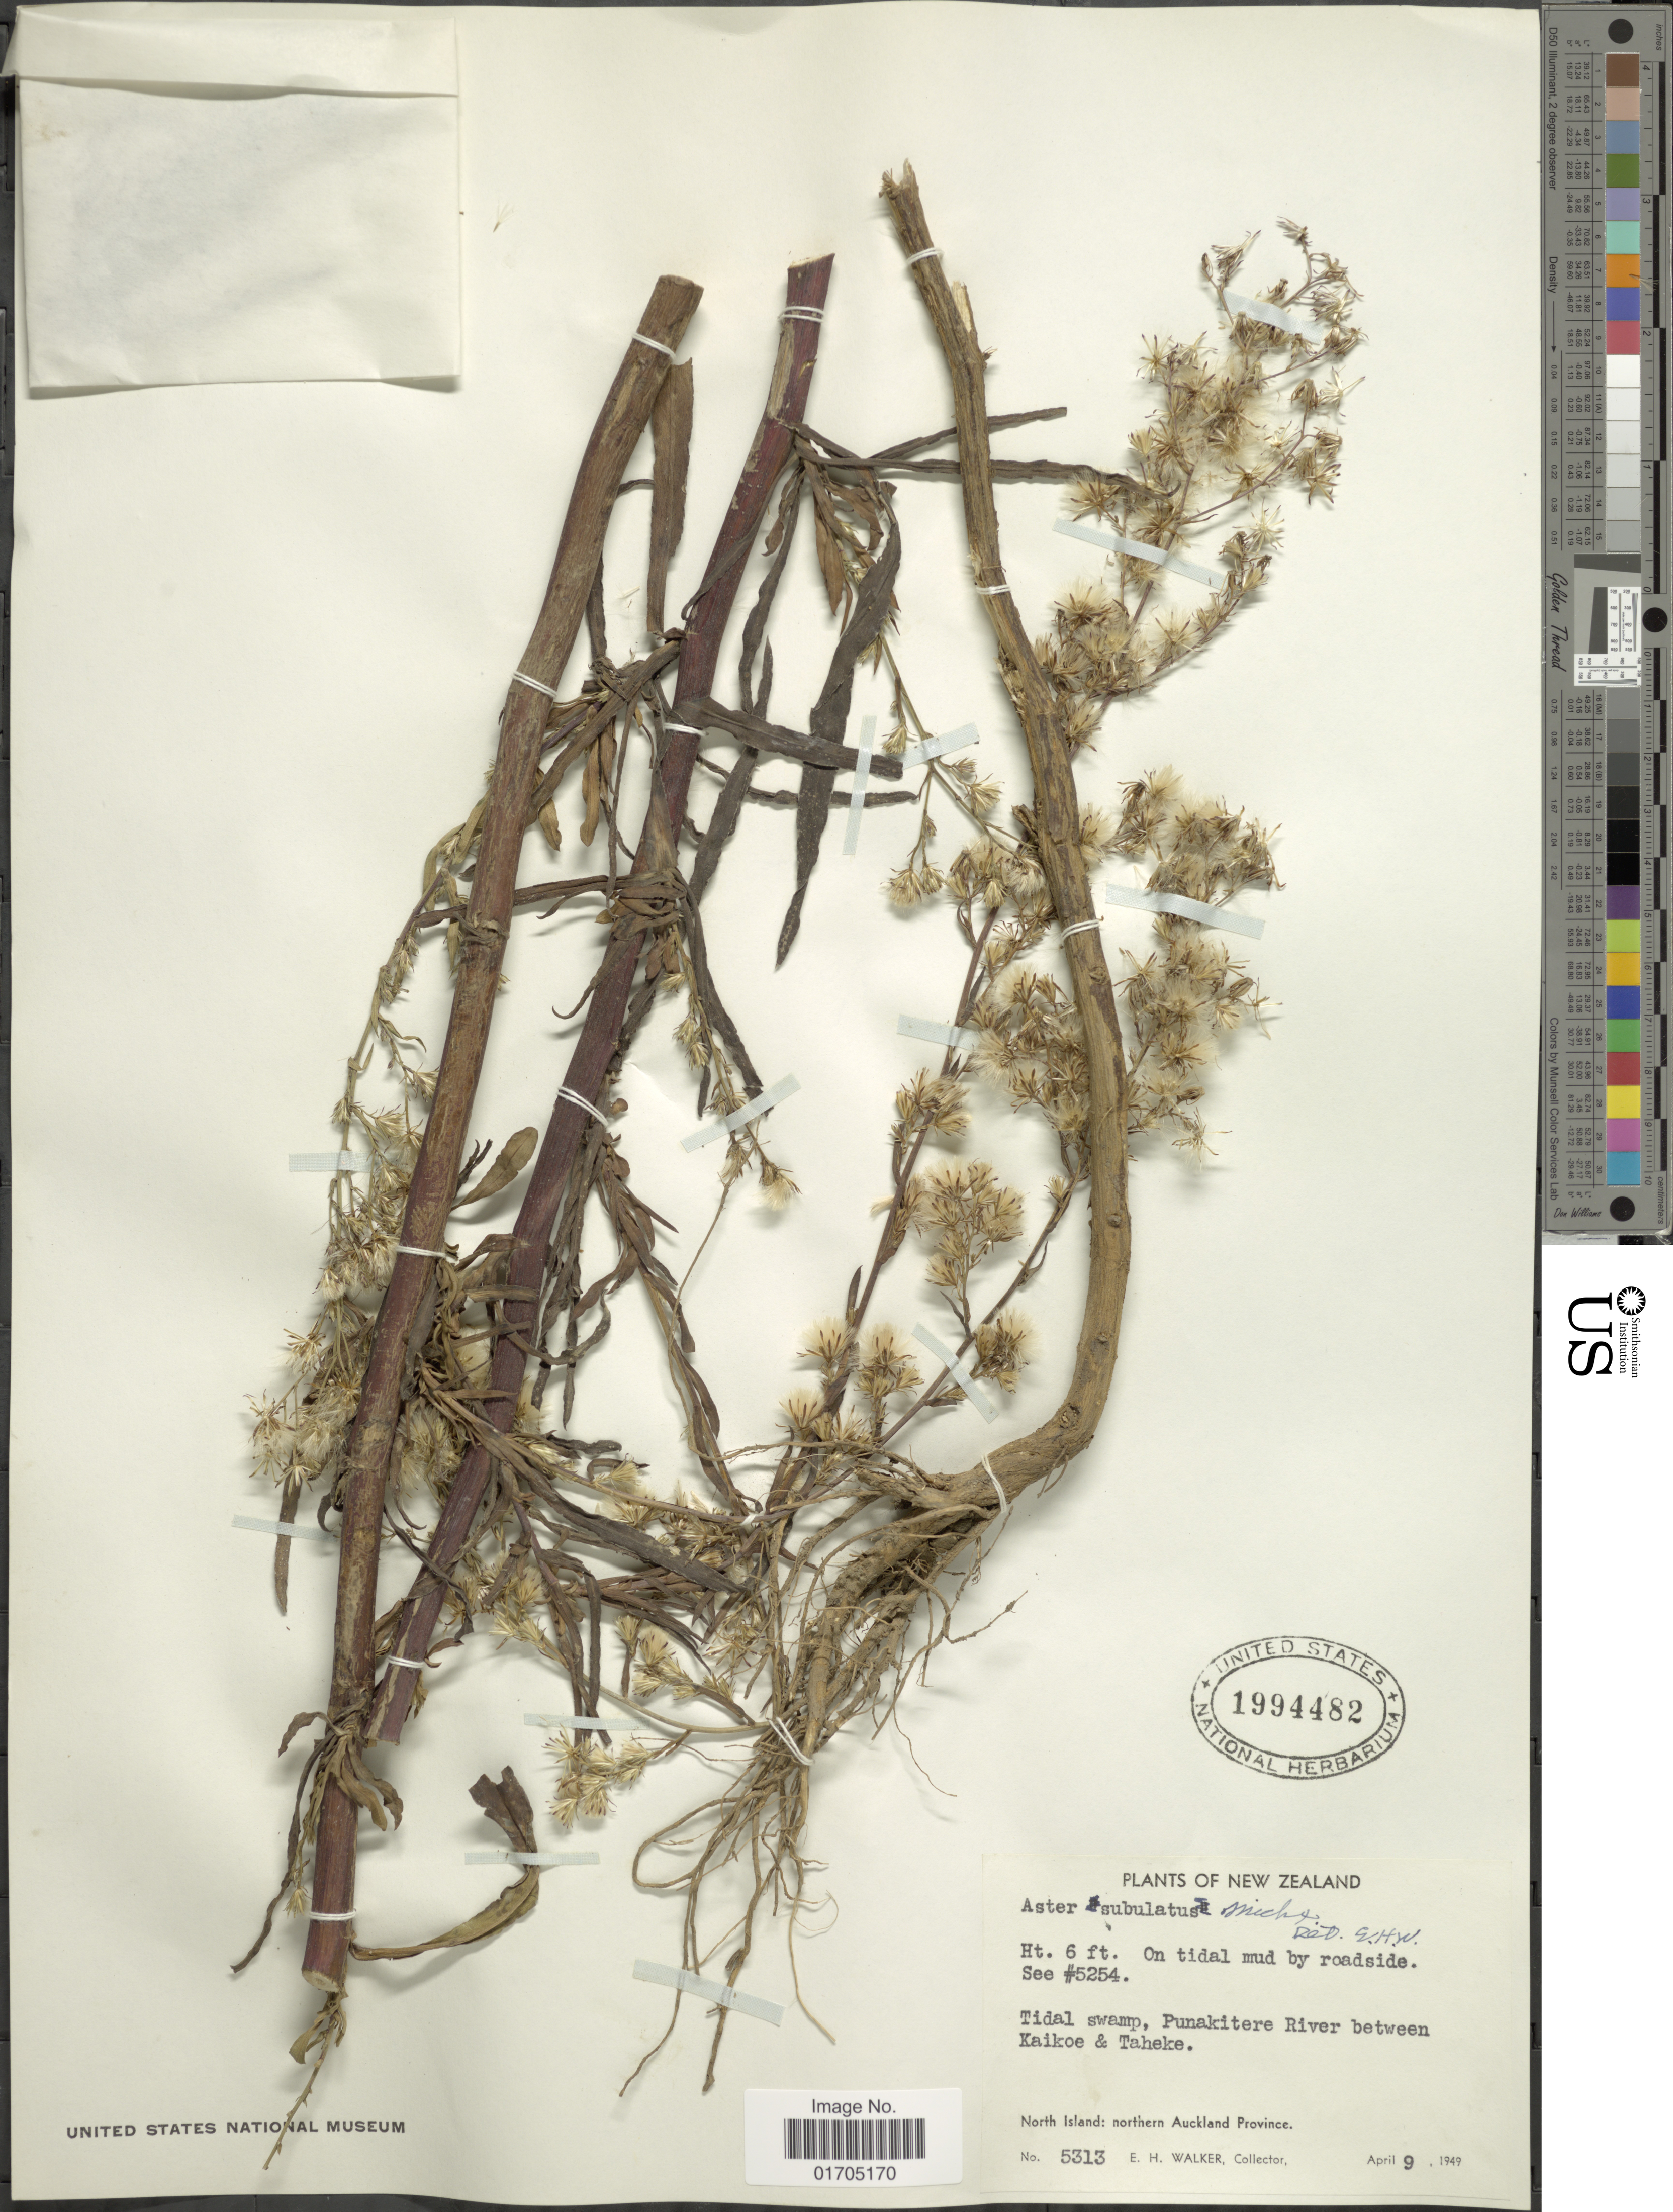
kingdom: Plantae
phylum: Tracheophyta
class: Magnoliopsida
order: Asterales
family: Asteraceae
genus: Symphyotrichum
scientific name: Symphyotrichum subulatum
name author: (Michx.) G.L. Nesom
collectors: E. H. Walker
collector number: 5313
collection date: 1949-04-09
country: New Zealand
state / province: Auckland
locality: Tidal swamp, Punakitere River between Kaikoe & Taheke, North Island: northern Auckland Province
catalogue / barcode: US 1994482